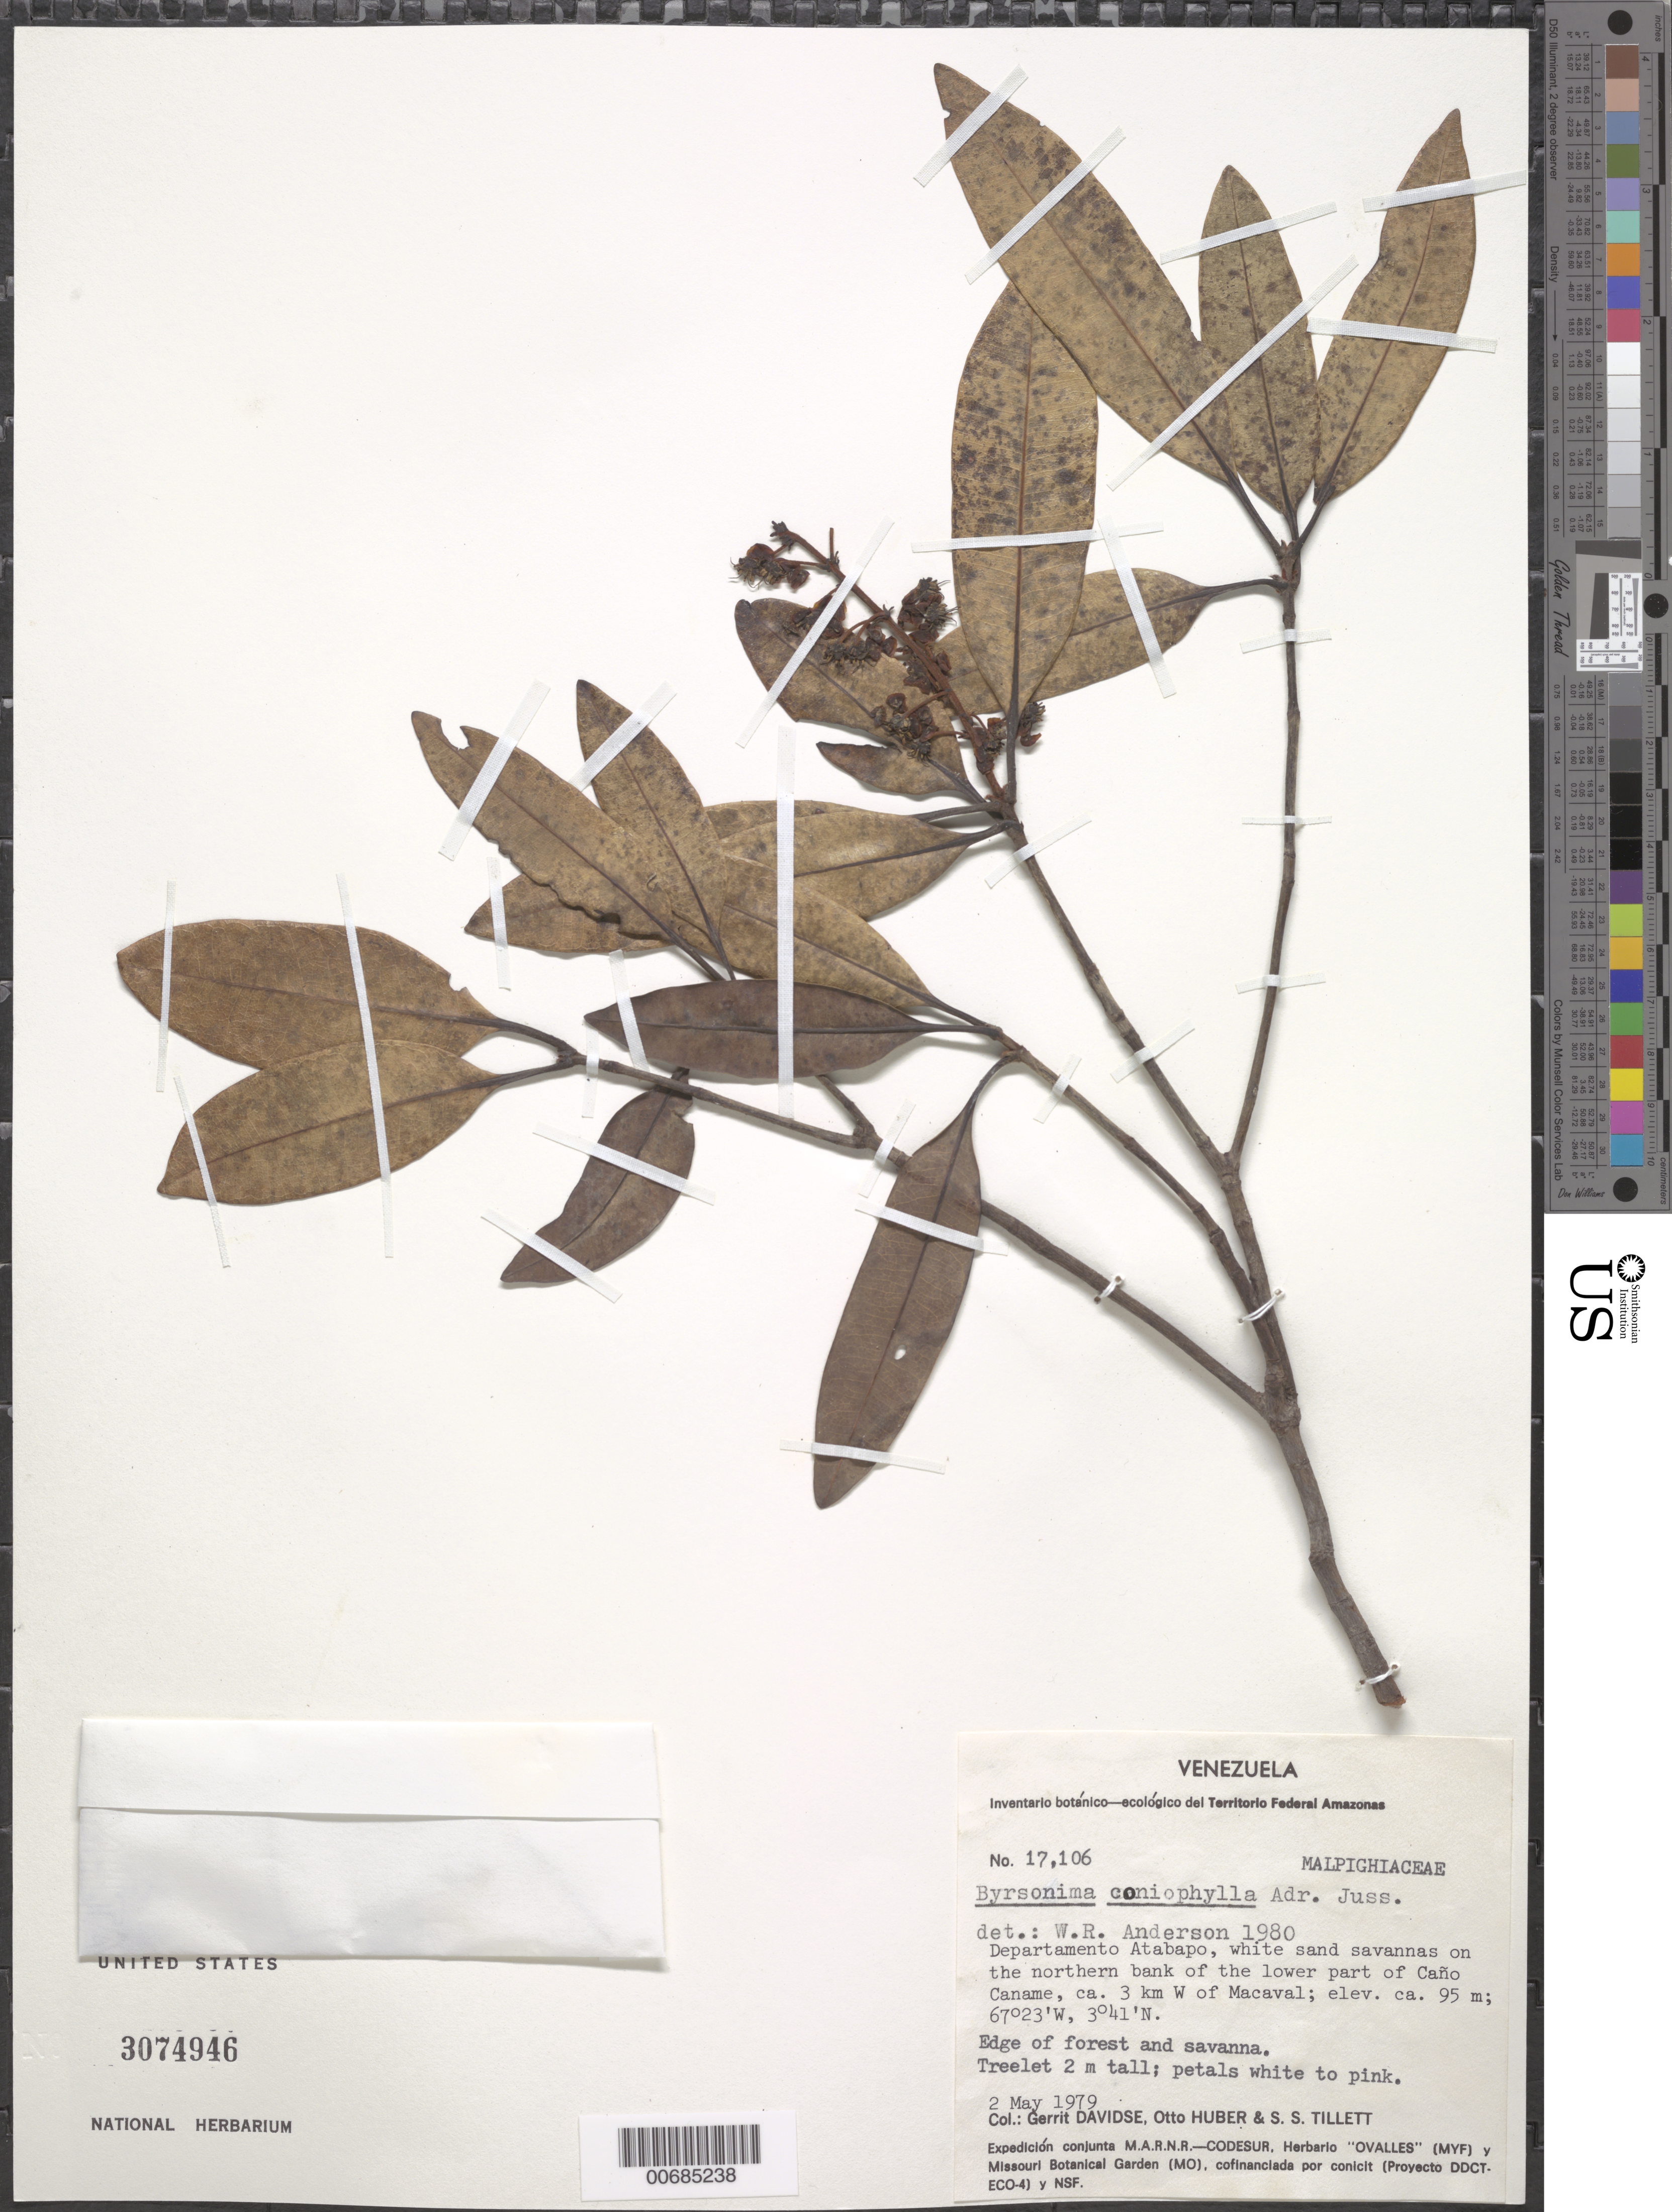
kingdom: Plantae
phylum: Tracheophyta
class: Magnoliopsida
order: Malpighiales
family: Malpighiaceae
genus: Byrsonima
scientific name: Byrsonima coniophylla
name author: A. Juss.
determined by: Anderson, W. R., (MICH), University of Michigan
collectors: G. Davidse, O. Huber & S. S. Tillett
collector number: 17106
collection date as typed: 2-May-79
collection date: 1979-05-02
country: Venezuela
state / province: Amazonas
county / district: Atabapo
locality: Caño Caname, ca. 3 km W of Macaval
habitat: Edge of forest & white sand savanna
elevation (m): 95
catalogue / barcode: US 3074946